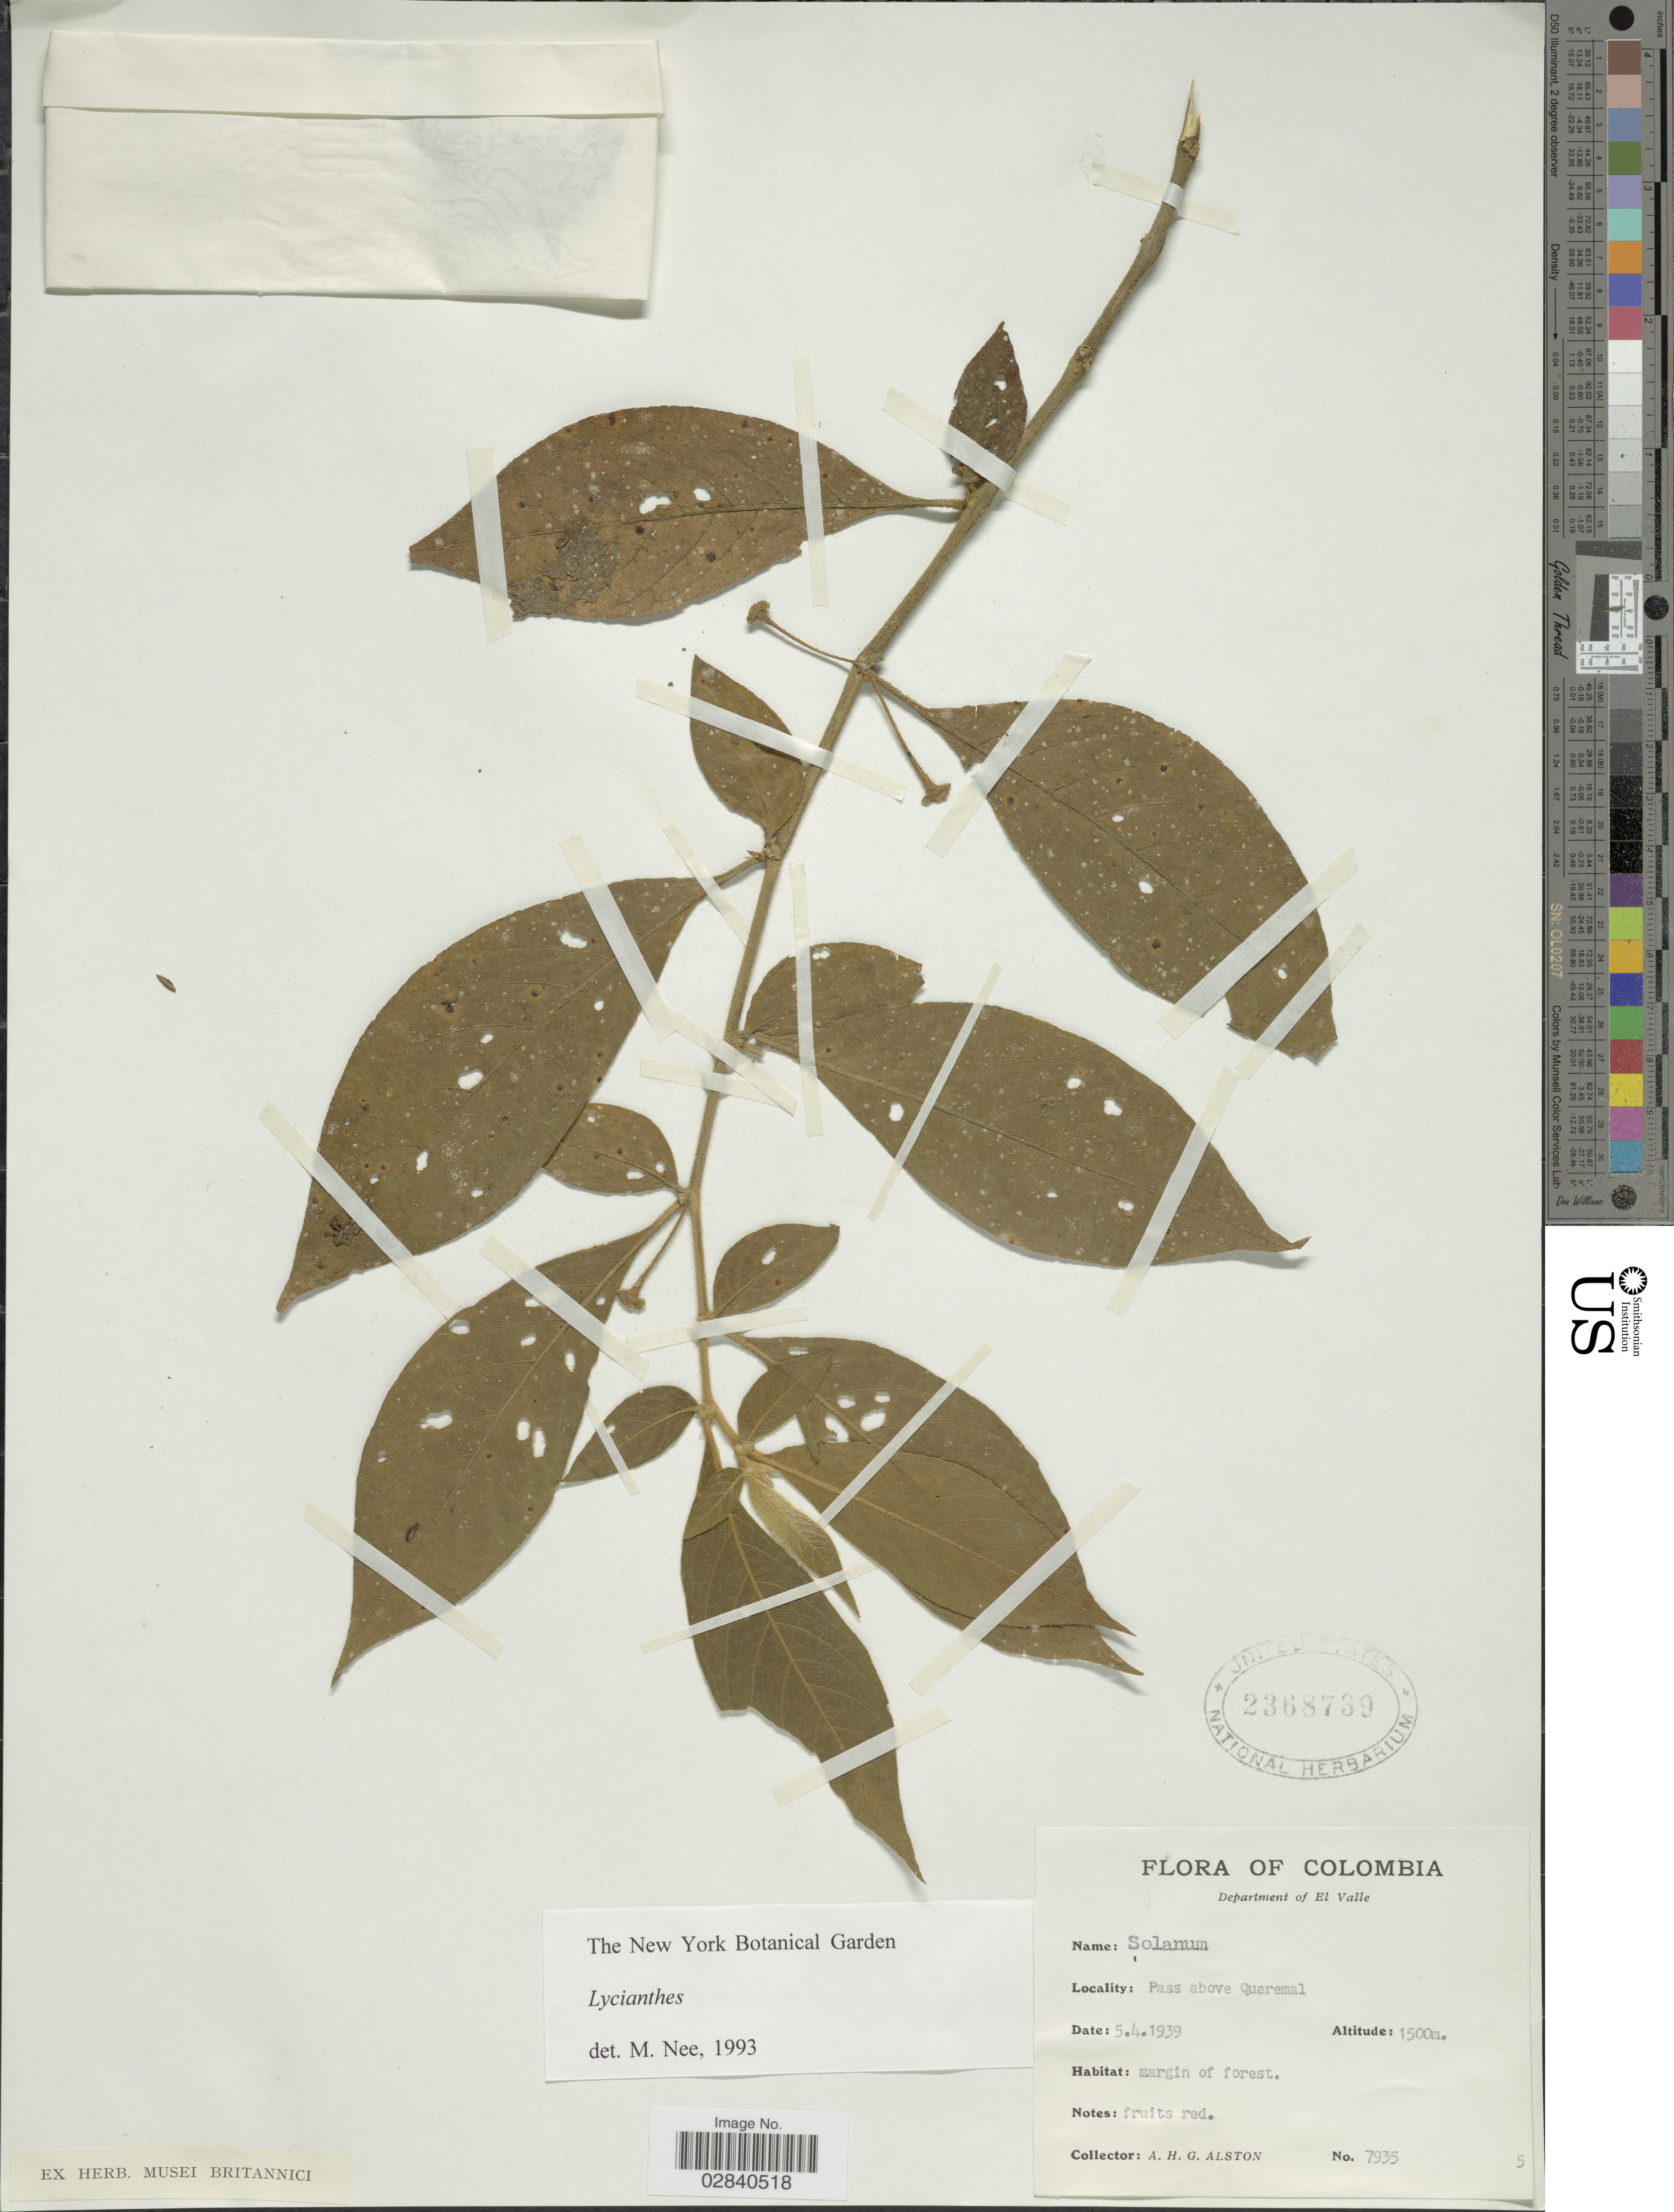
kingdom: Plantae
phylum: Tracheophyta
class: Magnoliopsida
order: Solanales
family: Solanaceae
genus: Lycianthes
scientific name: Lycianthes sp.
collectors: A. H. Alston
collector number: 7935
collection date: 1939-04-05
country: Colombia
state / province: Valle del Cauca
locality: Department of El Valle, Pass above Queremal.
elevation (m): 1500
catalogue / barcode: US 2368739